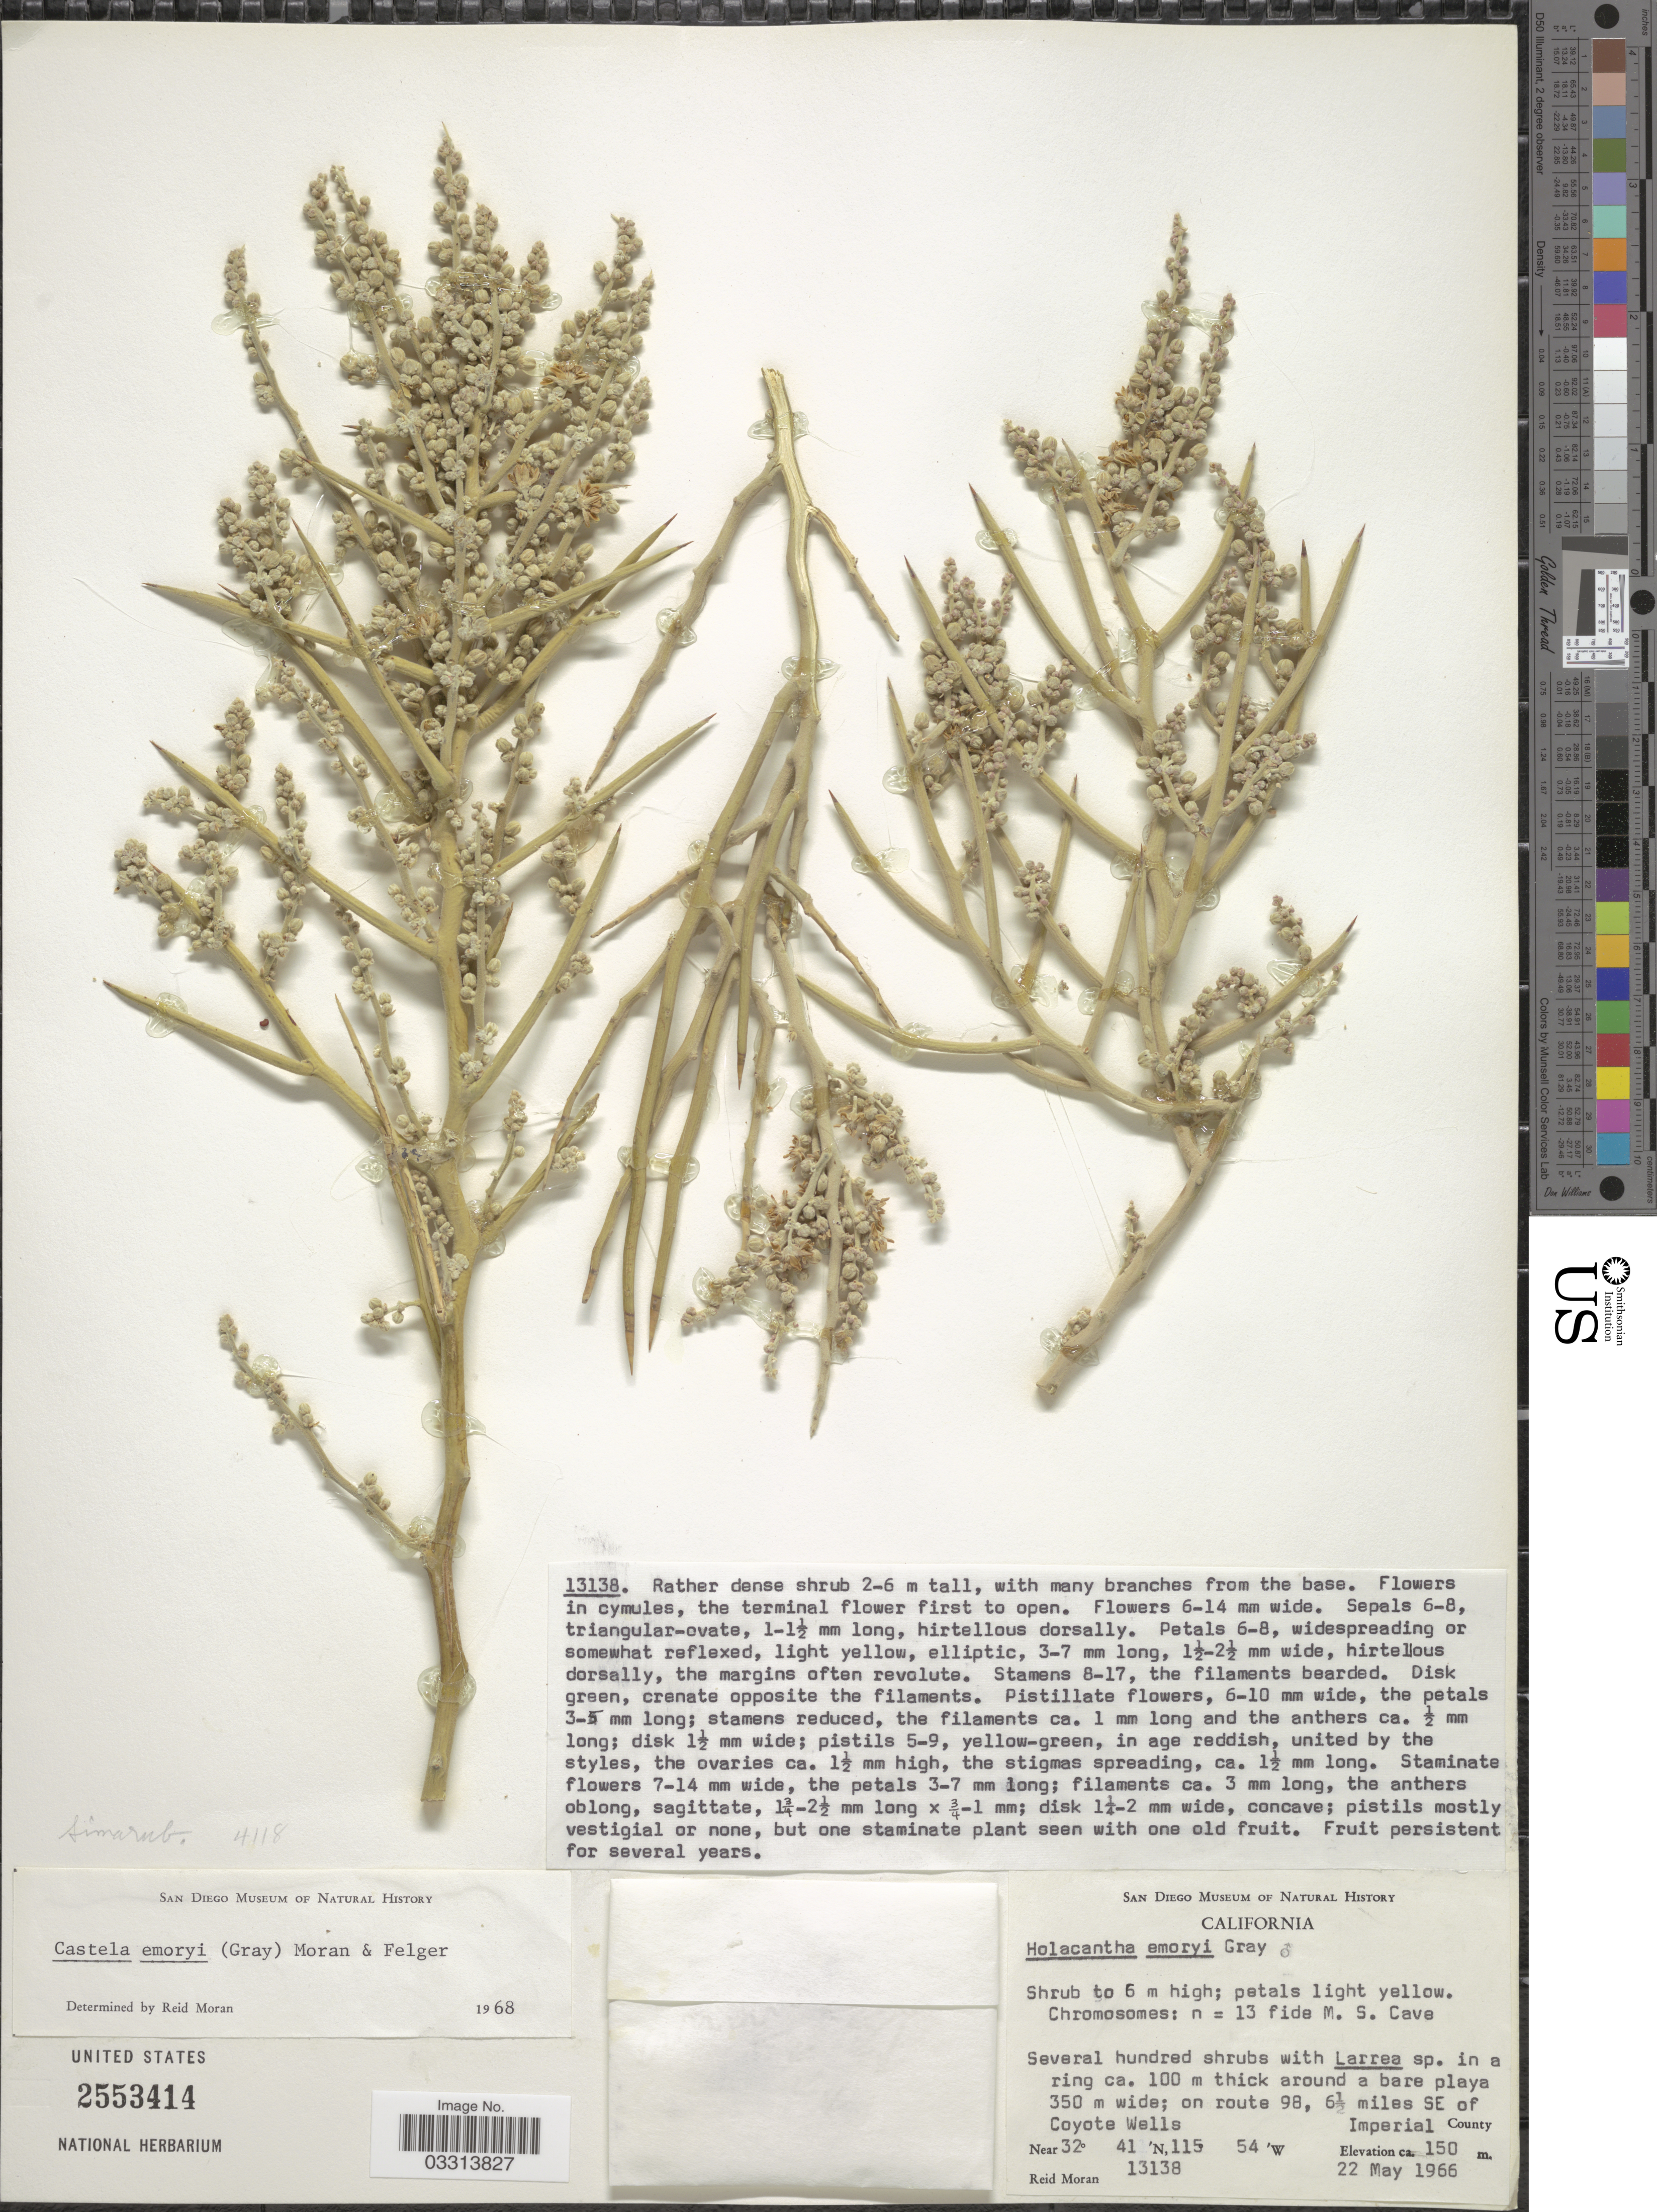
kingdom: Plantae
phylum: Tracheophyta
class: Magnoliopsida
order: Sapindales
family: Simaroubaceae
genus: Castela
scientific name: Castela emoryi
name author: (A. Gray) Moran & Felger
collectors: R. V. Moran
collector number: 13138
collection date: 1966-05-22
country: United States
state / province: California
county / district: Imperial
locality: On route 98, 6½ miles SE of Coyote Wells, Imperial County.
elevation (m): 150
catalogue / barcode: US 2553414